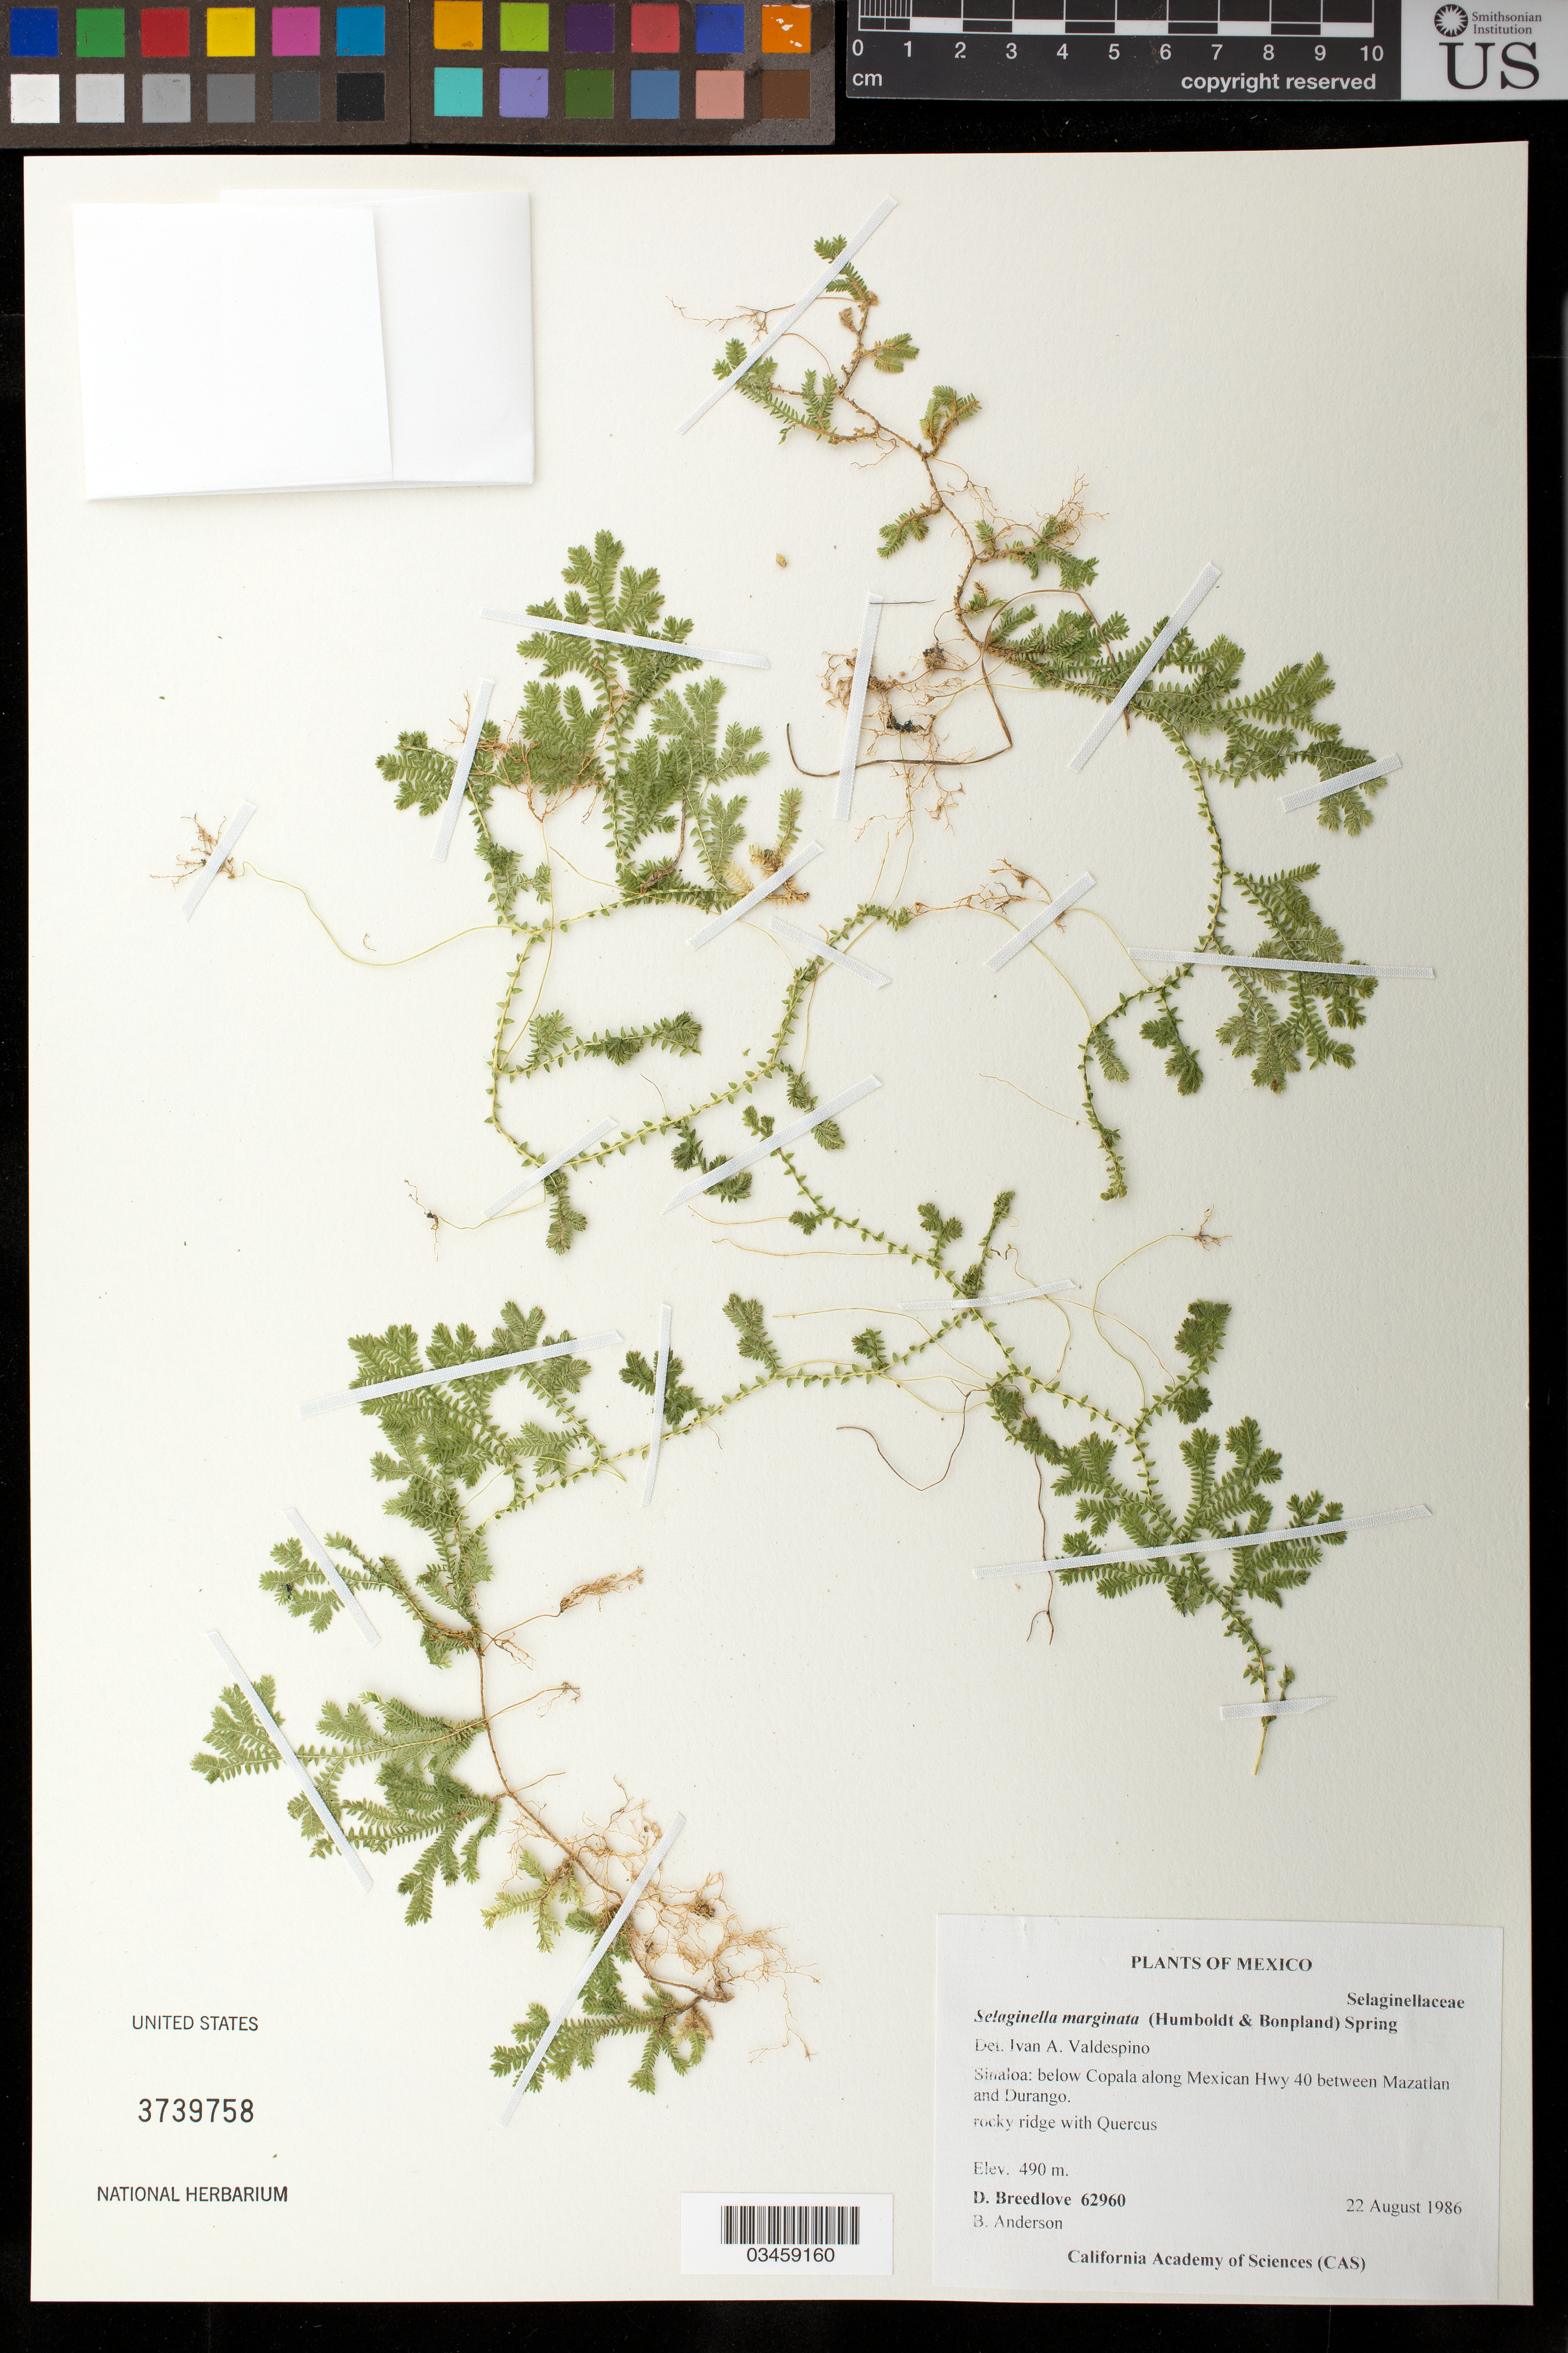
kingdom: Plantae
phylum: Tracheophyta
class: Lycopodiopsida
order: Selaginellales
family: Selaginellaceae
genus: Selaginella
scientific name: Selaginella marginata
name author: (Humb. & Bonpl.) Spring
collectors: D. E. Breedlove & B. Anderson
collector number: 62960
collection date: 1986-08-22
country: Mexico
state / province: Sinaloa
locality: Below Copala along Mexican Hwy 40 between Mazatlan and Durango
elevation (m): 490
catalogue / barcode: US 3739758